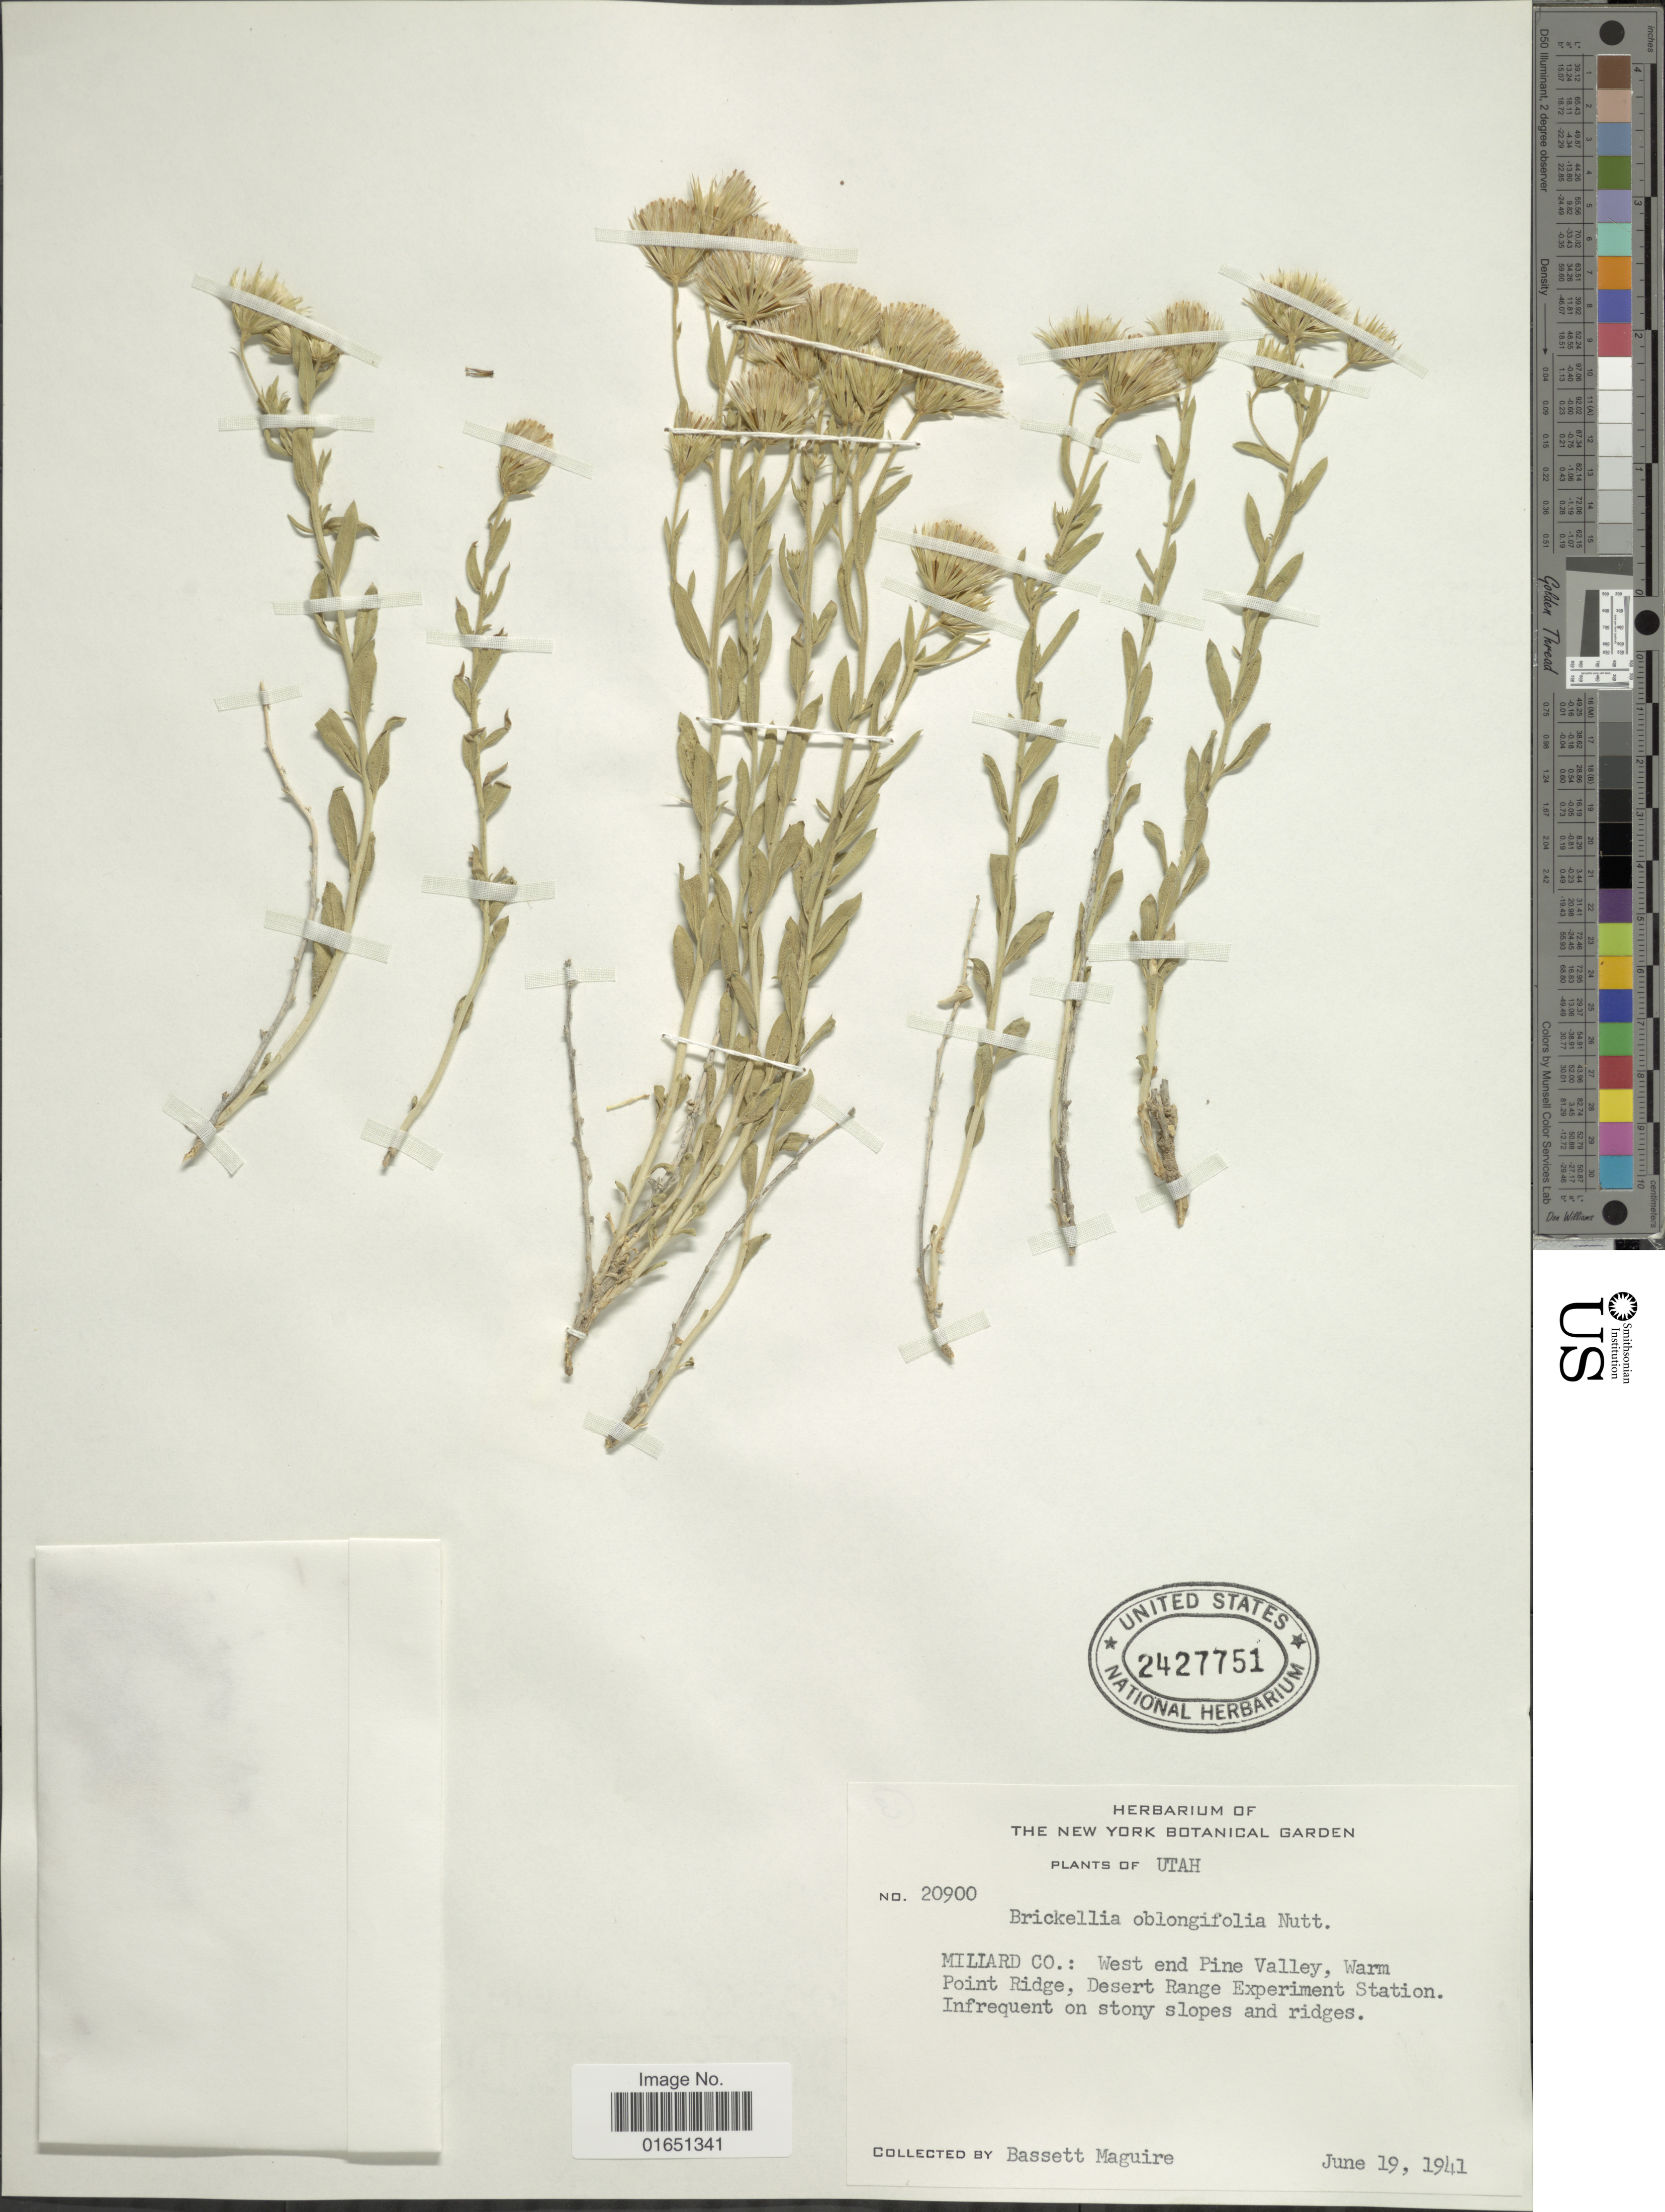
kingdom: Plantae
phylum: Tracheophyta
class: Magnoliopsida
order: Asterales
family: Asteraceae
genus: Brickellia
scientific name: Brickellia oblongifolia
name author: Nutt.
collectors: B. Maguire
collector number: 20900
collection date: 1941-06-19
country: United States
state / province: Utah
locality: Millard Co: West end Pine Valley, Warm Point Ridge, Desert Range Experiment Station. Infrequent on stony slopes and Ridges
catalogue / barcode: US 2427751